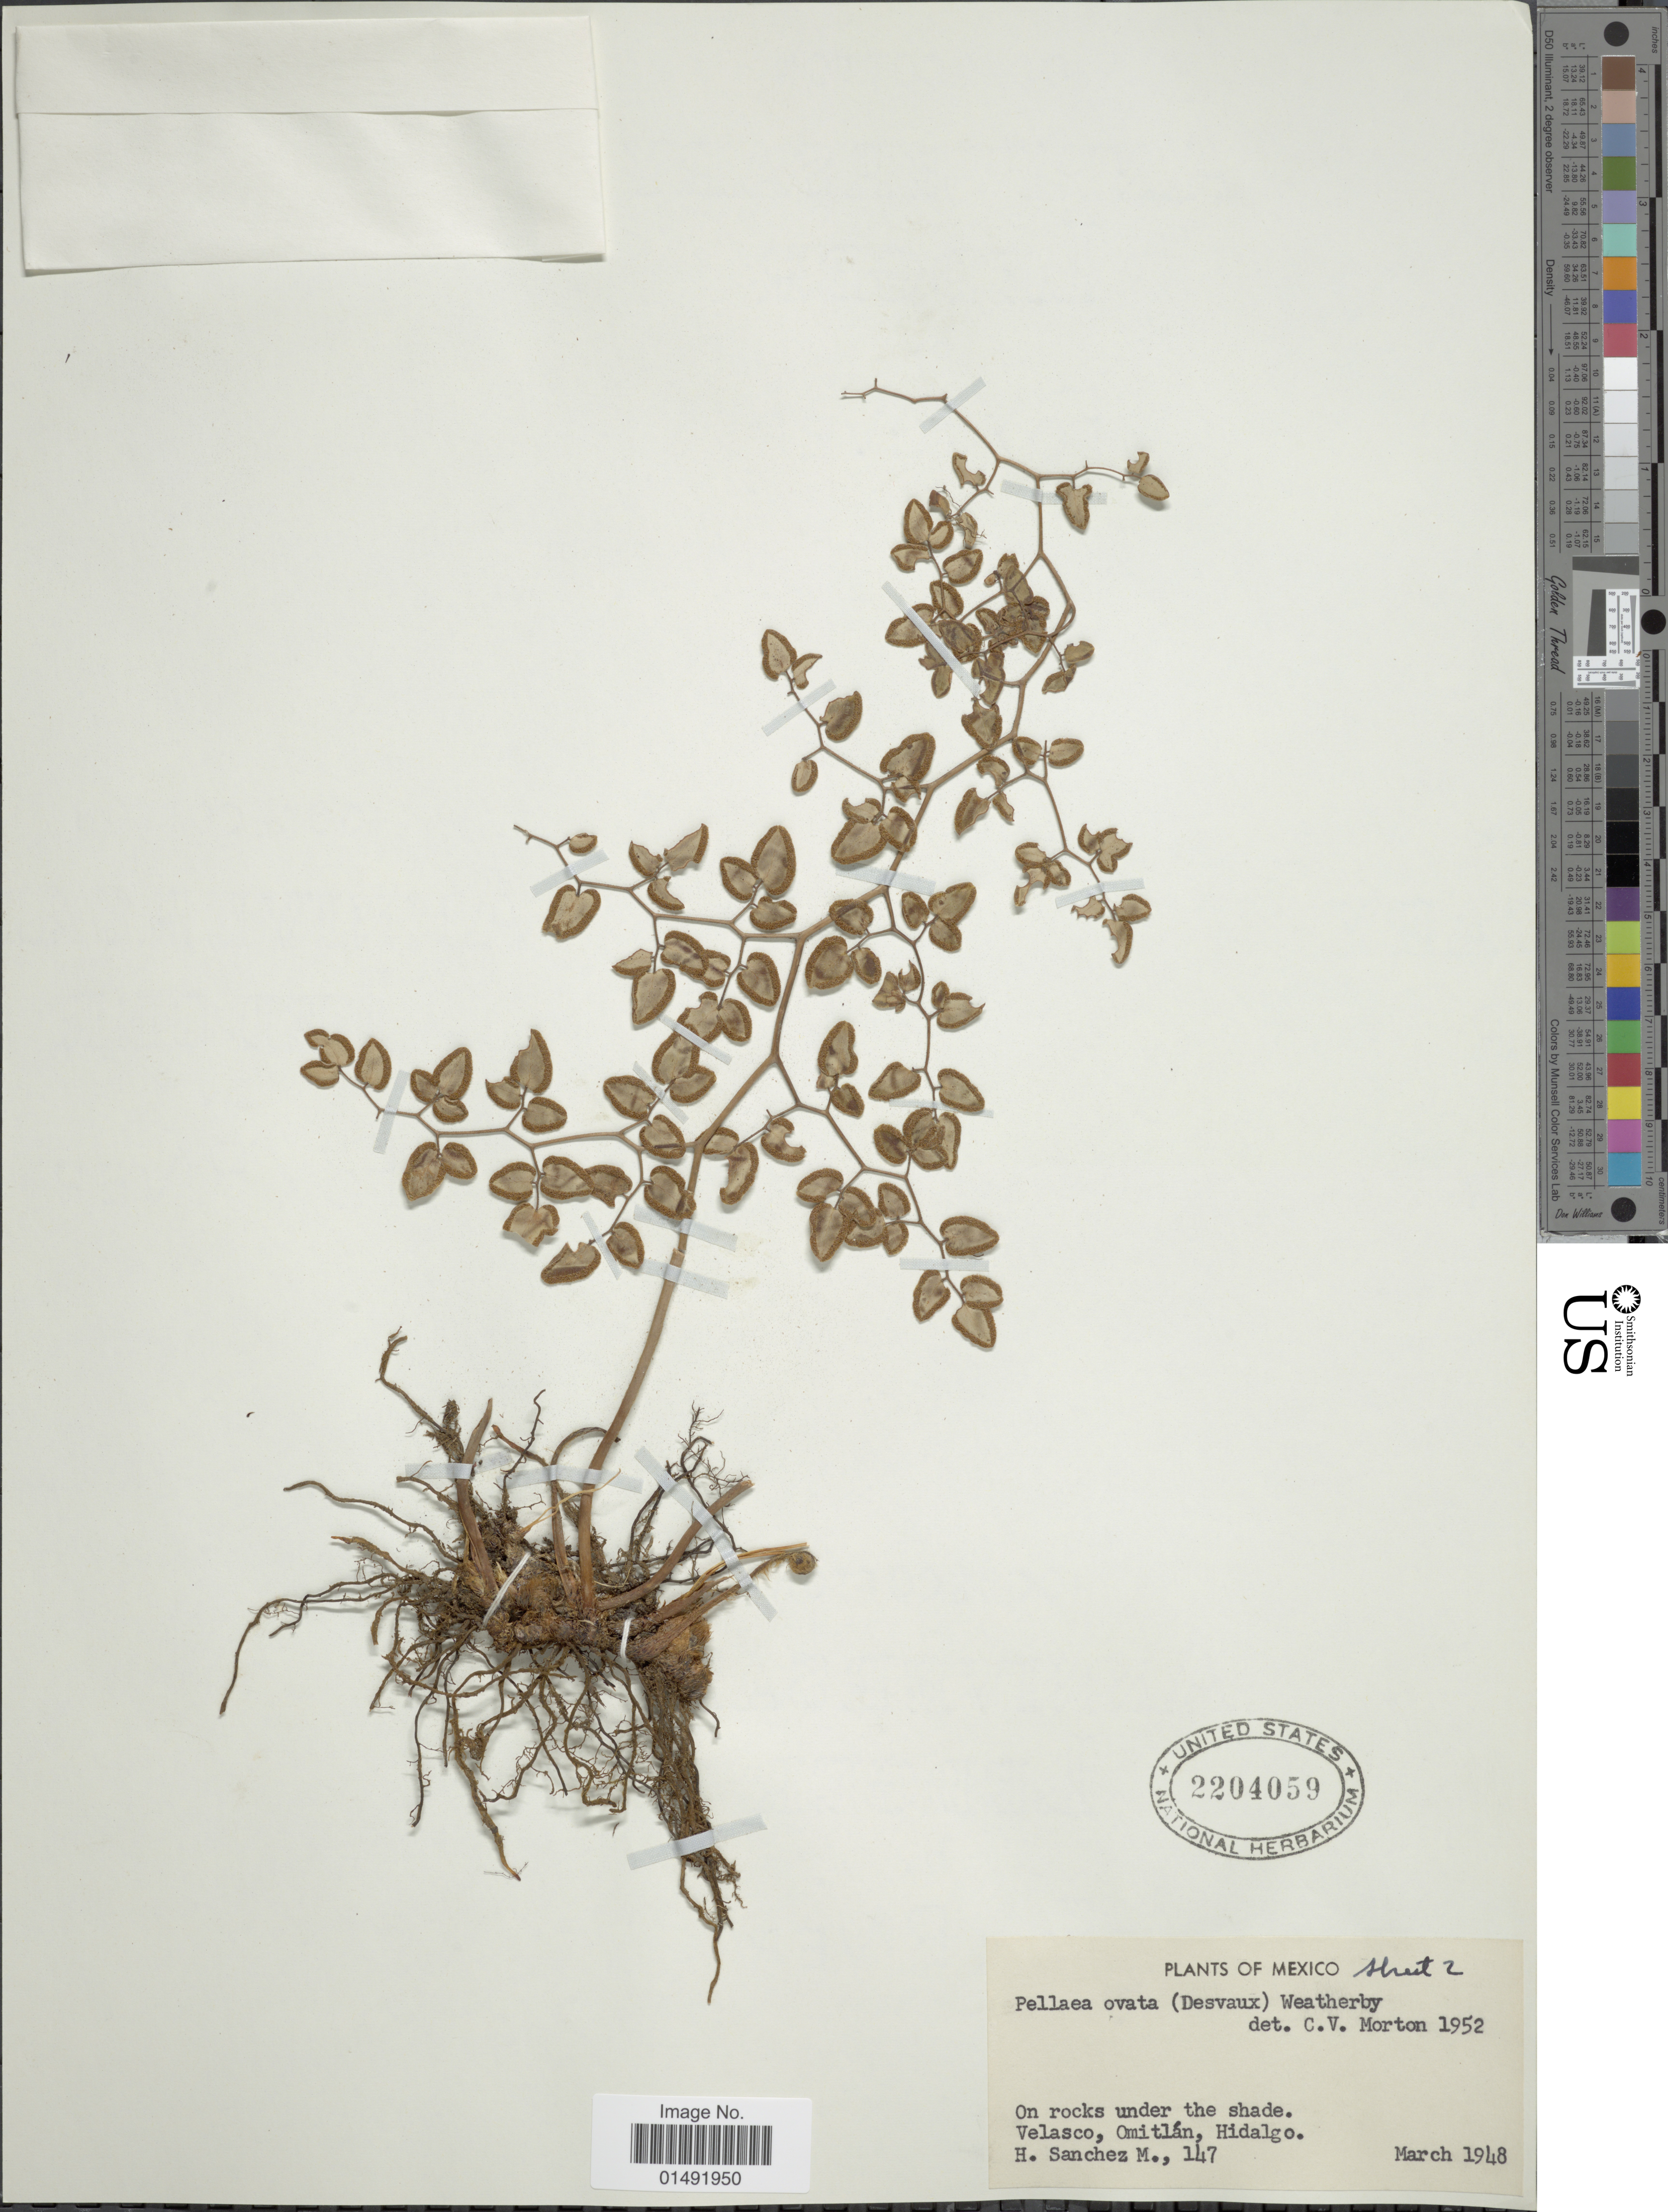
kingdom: Plantae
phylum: Tracheophyta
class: Polypodiopsida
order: Polypodiales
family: Pteridaceae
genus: Pellaea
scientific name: Pellaea ovata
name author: (Desv.) Weath.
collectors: H. Sánchez-Mejorada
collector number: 147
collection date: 1948-03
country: Mexico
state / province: Hidalgo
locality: Velasco, Omitlán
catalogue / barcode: US 2204059